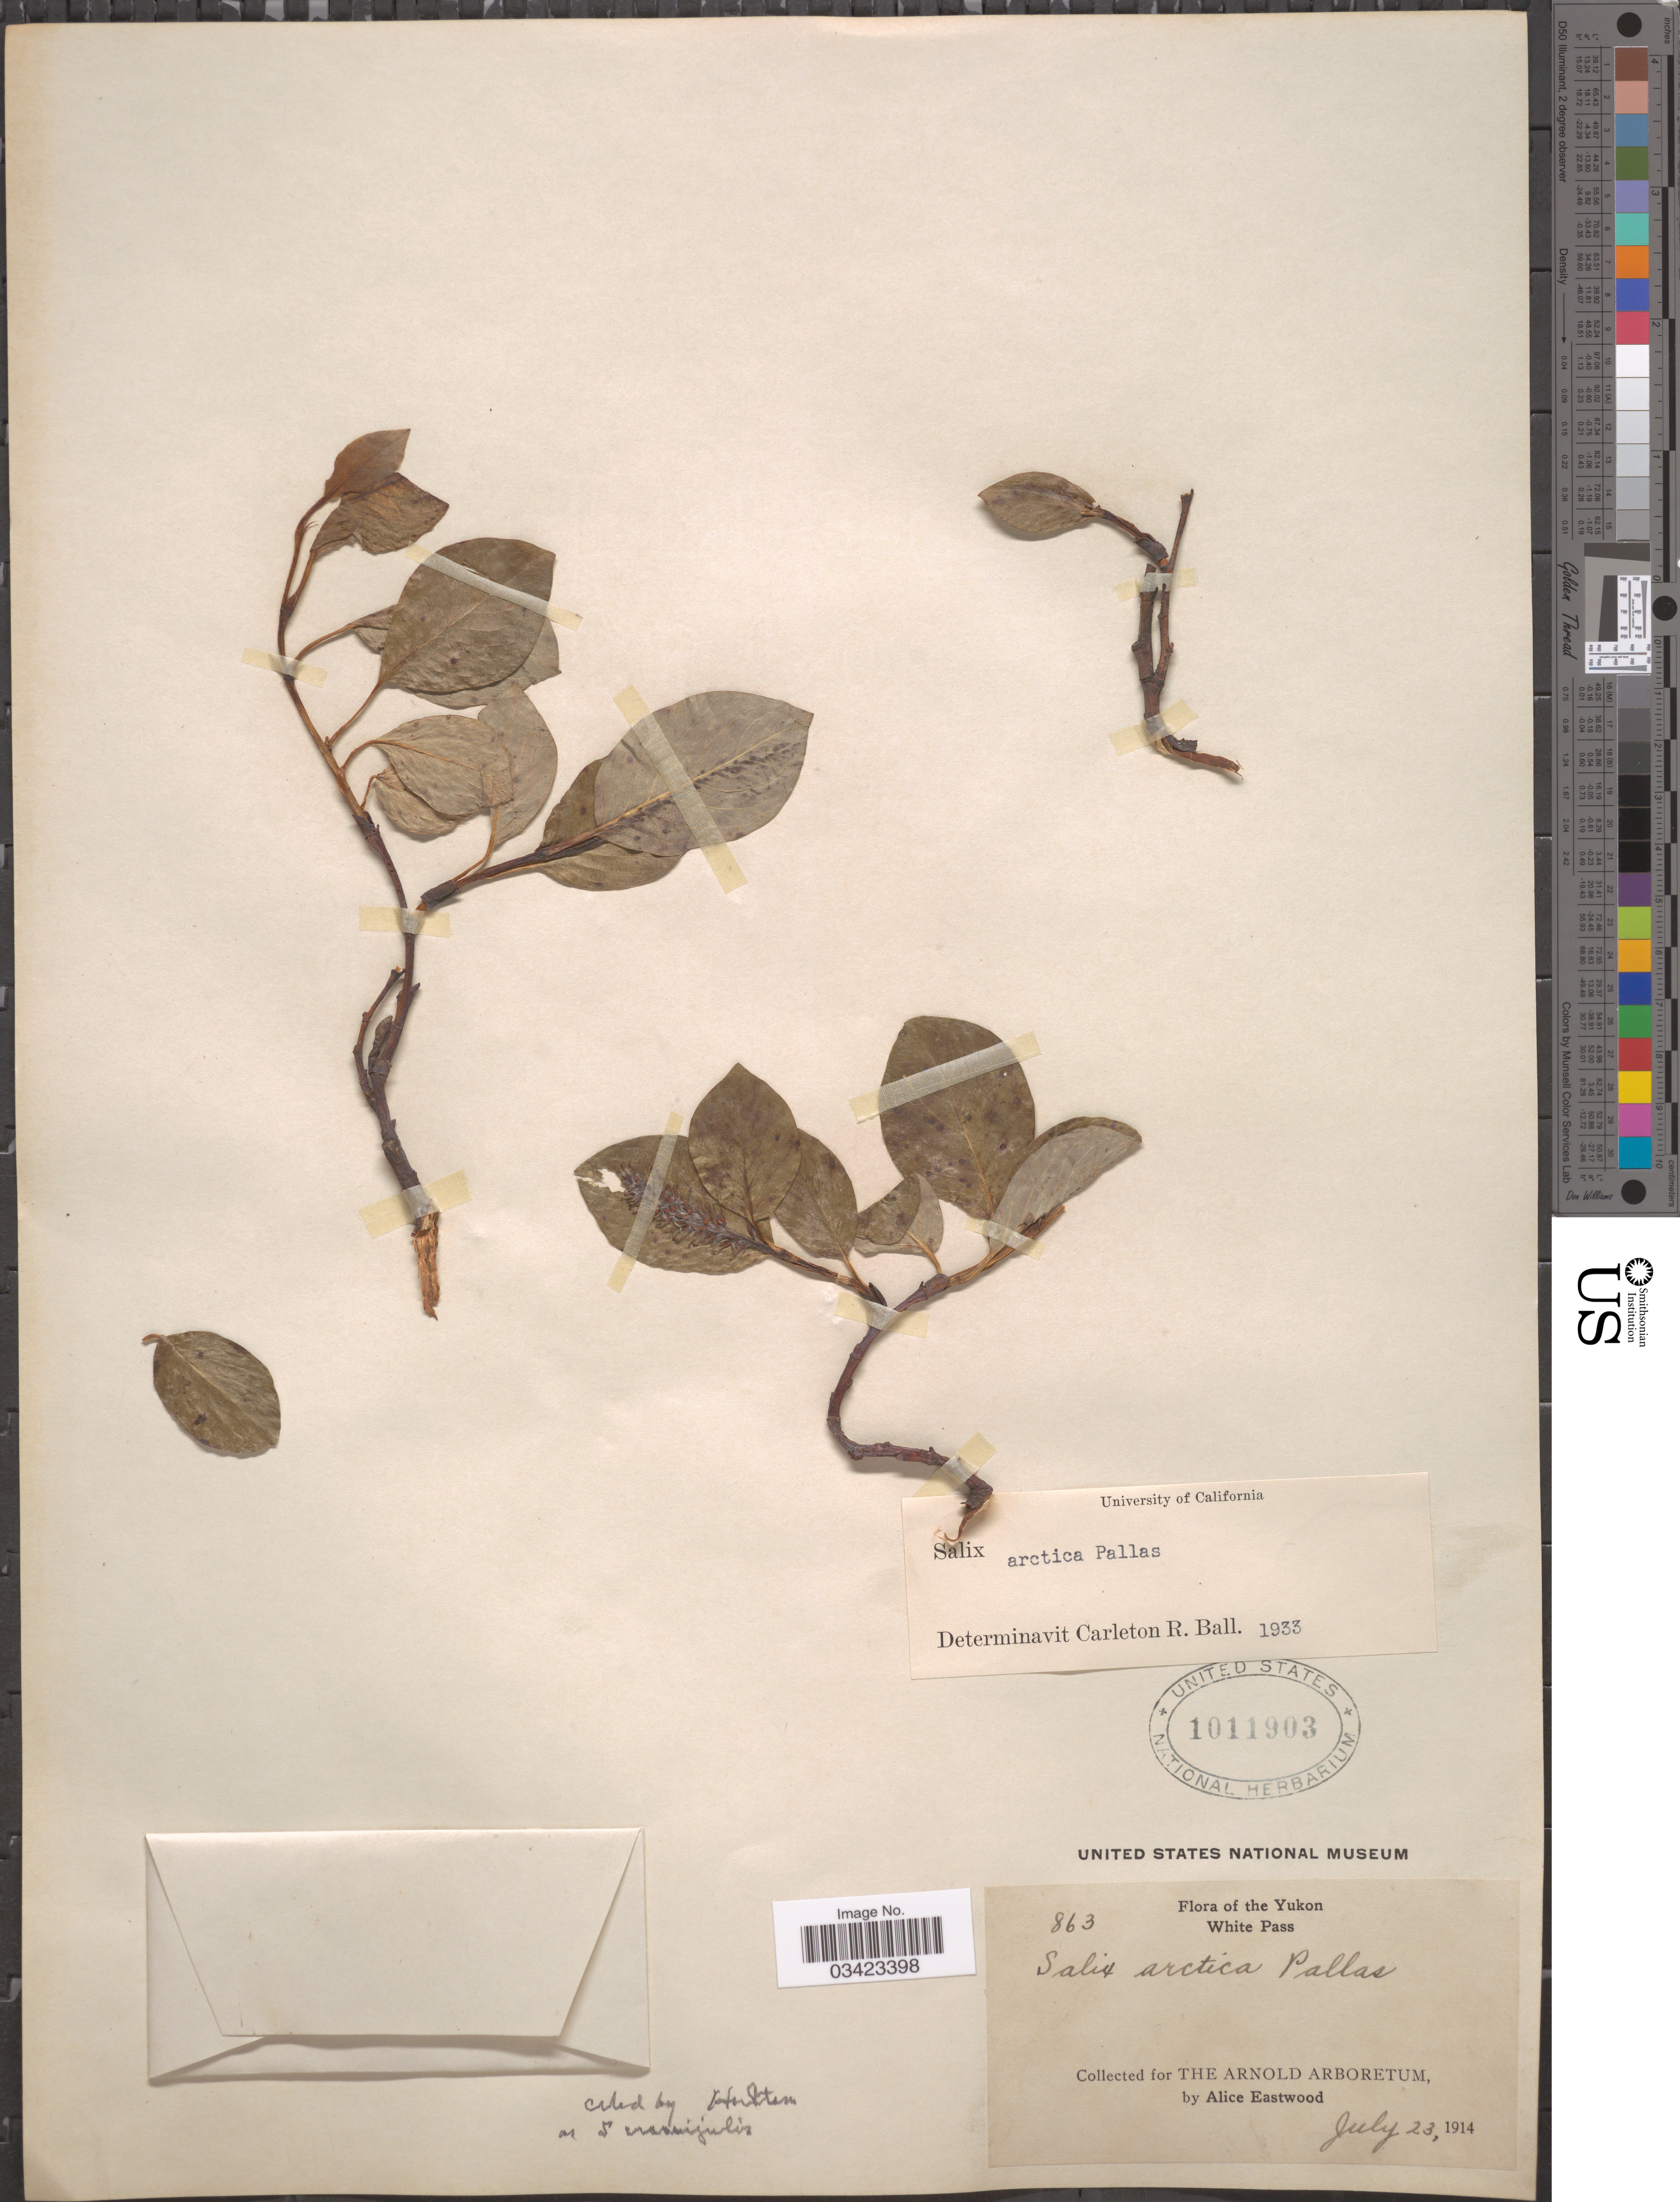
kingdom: Plantae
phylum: Tracheophyta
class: Magnoliopsida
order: Malpighiales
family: Salicaceae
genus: Salix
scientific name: Salix arctica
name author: Pall.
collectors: A. Eastwood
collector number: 863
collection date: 1914-07-23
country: Canada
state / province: Yukon Territory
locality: Yukon. White Pass.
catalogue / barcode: US 1011903